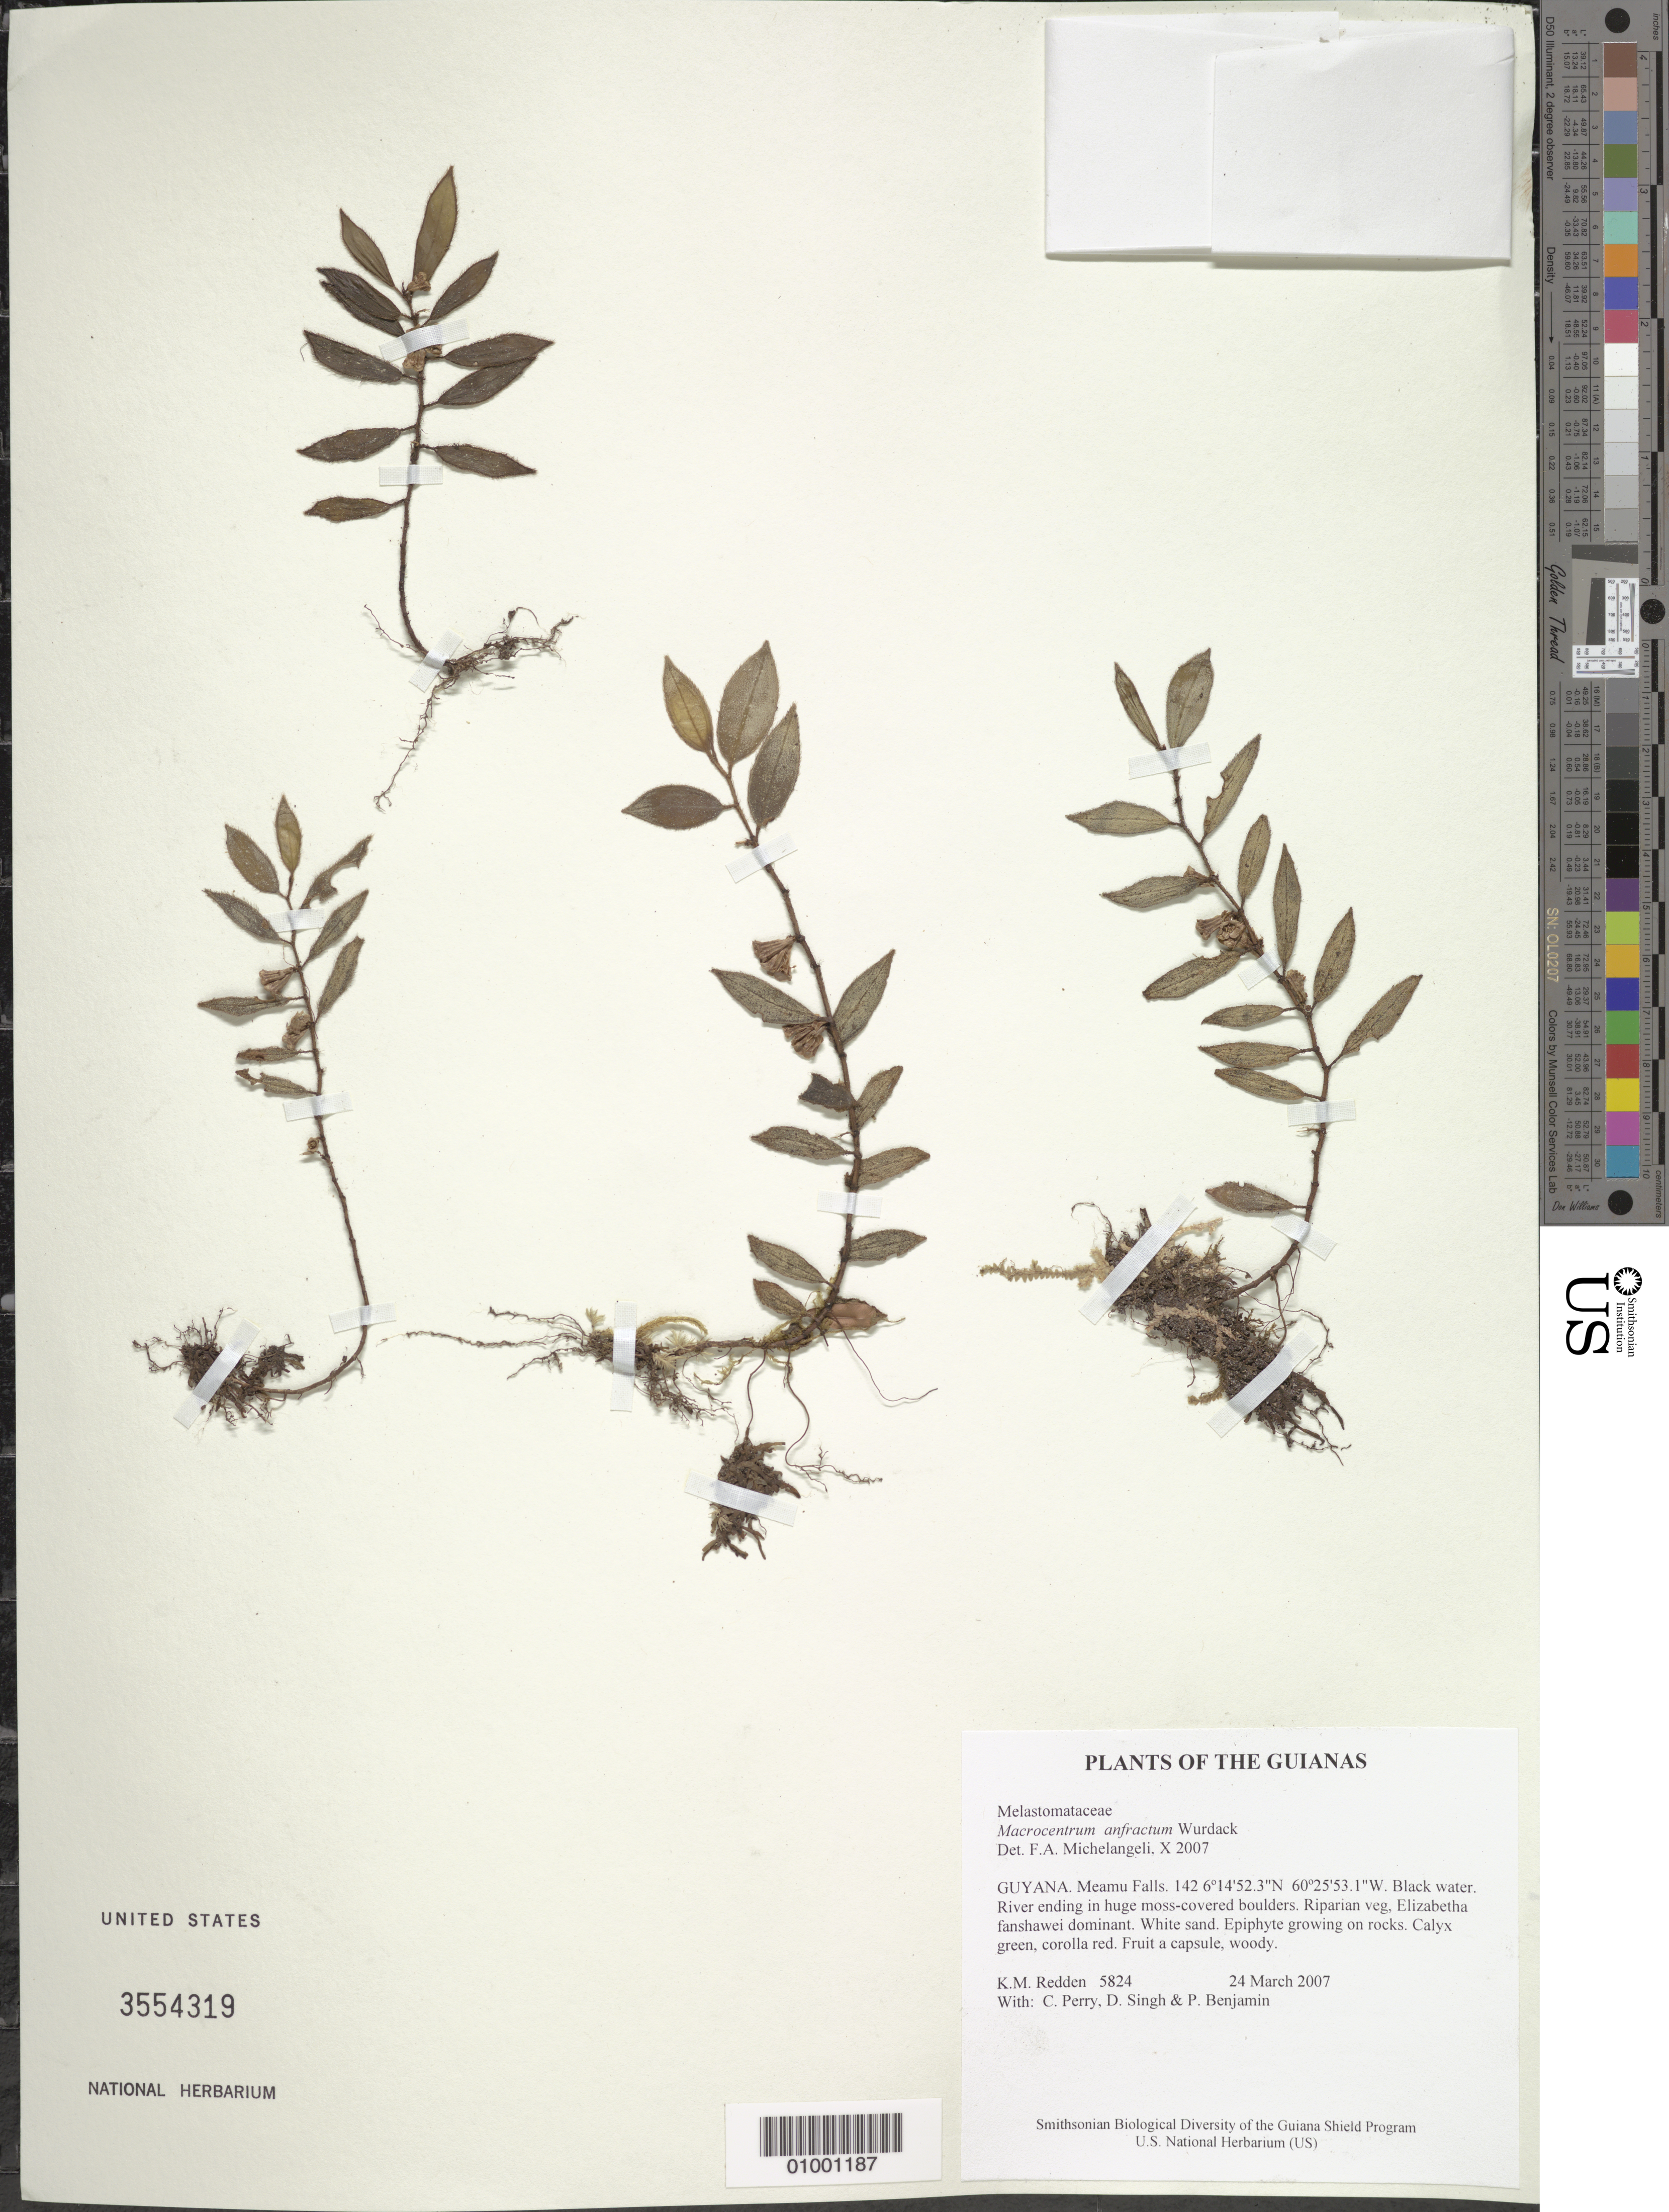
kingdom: Plantae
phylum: Tracheophyta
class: Magnoliopsida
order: Myrtales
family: Melastomataceae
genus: Macrocentrum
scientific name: Macrocentrum anfractum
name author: Wurdack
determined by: Michelangeli, F. A.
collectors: K. M. Redden, C. Perry, D. Singh & P. Benjamin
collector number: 5824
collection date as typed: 24 March 2007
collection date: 2007-03-24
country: Guyana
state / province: Cuyuni-Mazaruni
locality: Meamu Falls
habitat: Black water. River ending in huge moss-covered boulders. Riparian veg, Elizabetha fanshawei dominant. White sand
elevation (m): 142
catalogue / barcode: US 3554319